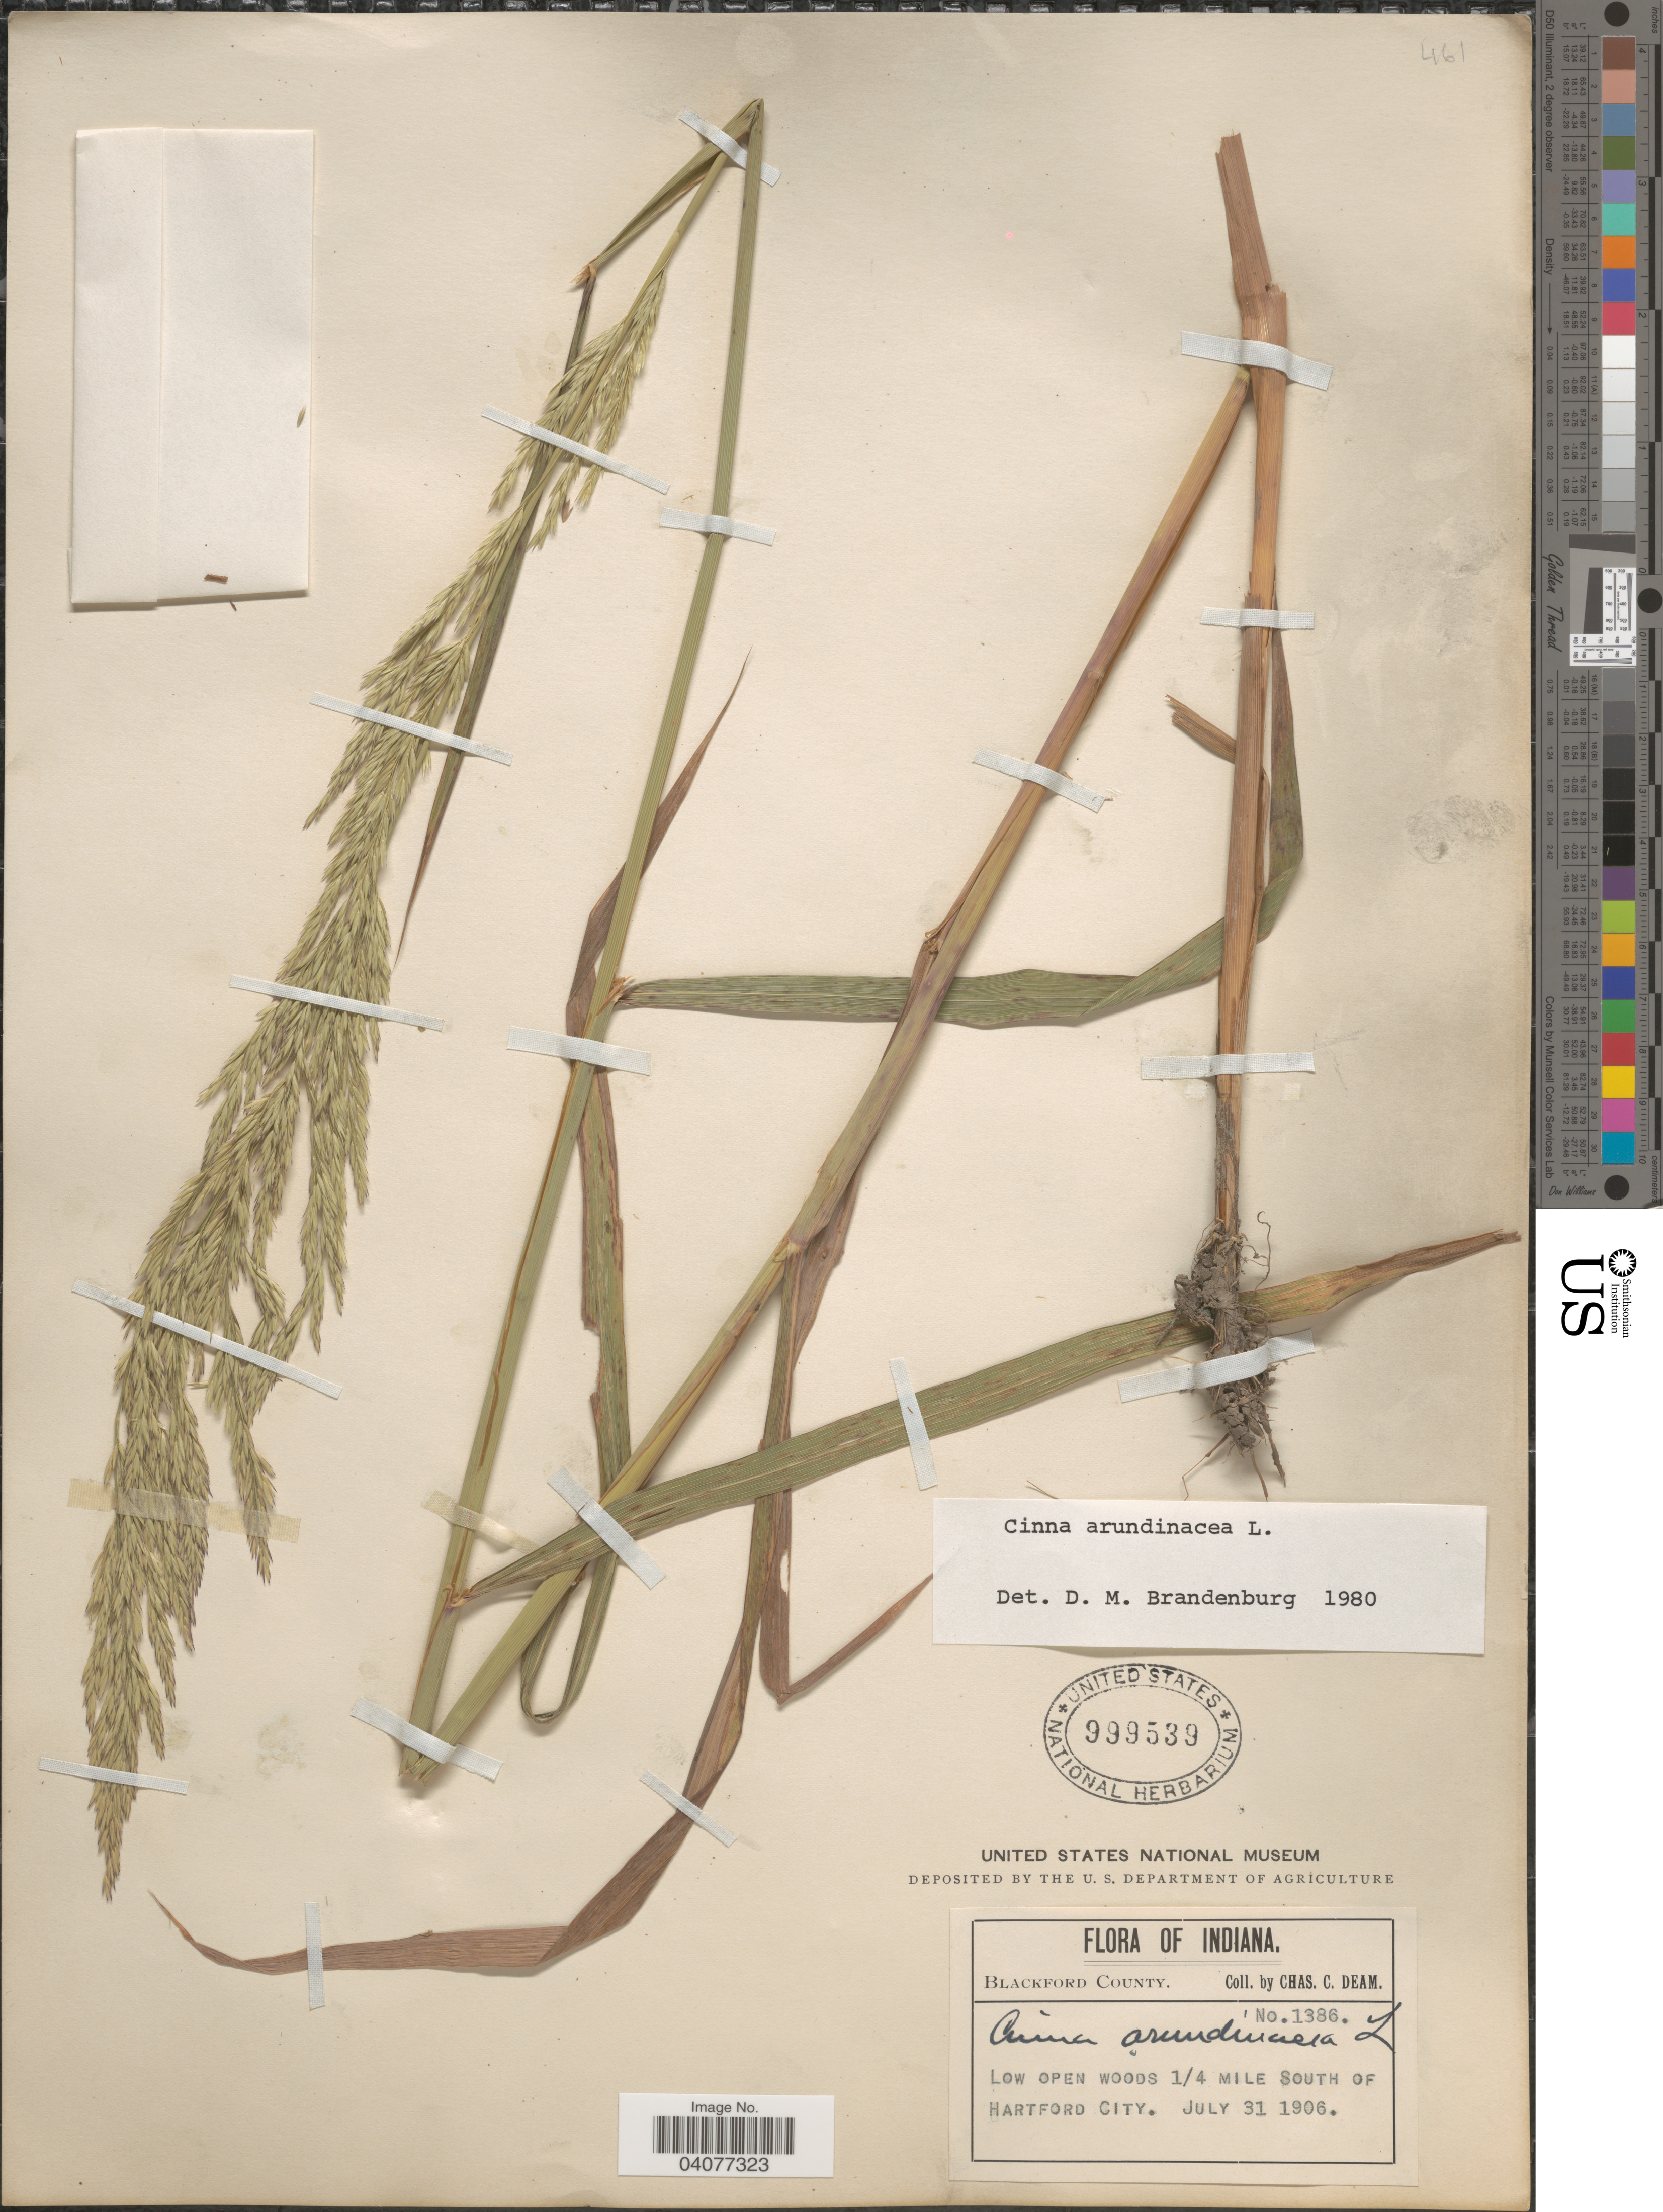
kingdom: Plantae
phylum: Tracheophyta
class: Liliopsida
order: Poales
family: Poaceae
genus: Cinna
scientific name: Cinna arundinacea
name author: L.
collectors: C. C. Deam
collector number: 1386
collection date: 1906-07-31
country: United States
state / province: Indiana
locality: Blackford County. Low open woods ¼ mile South of Hartford City.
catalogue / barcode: US 999539